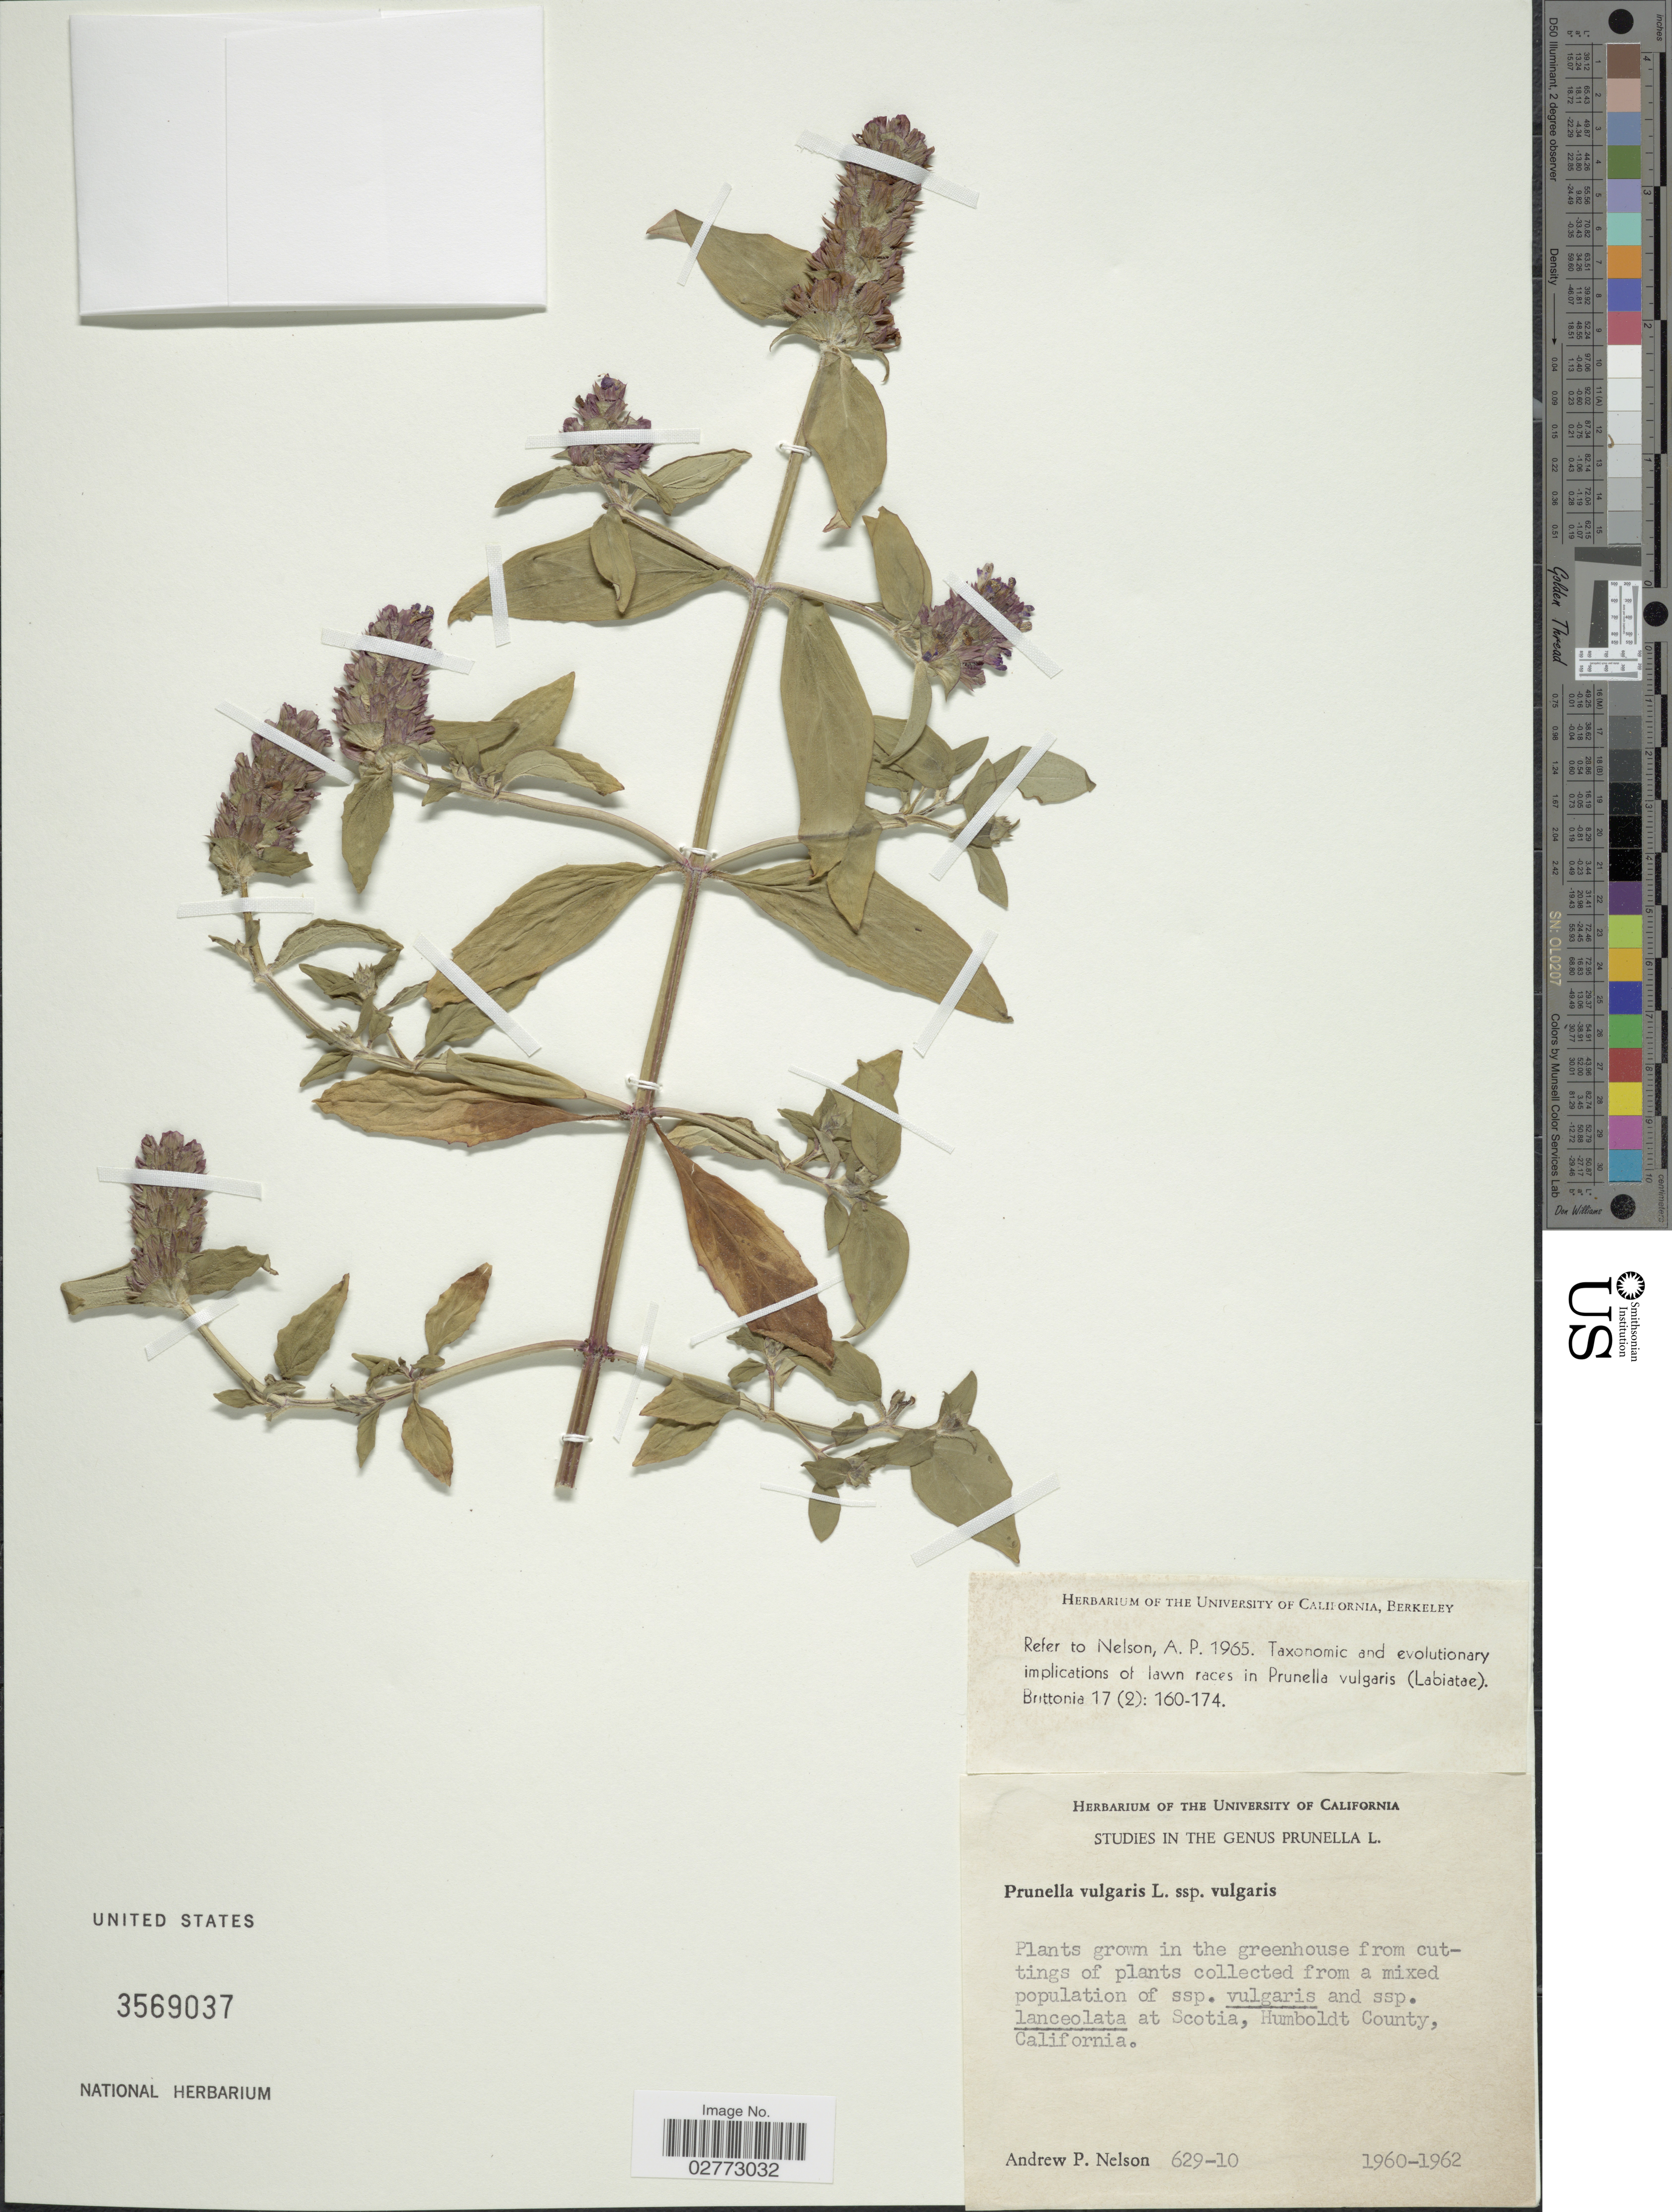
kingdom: Plantae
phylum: Tracheophyta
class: Magnoliopsida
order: Lamiales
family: Lamiaceae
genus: Prunella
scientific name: Prunella vulgaris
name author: L.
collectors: A. Nelson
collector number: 629-10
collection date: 1960/1962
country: United States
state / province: California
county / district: Humboldt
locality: Greenhouse. Scotia, Humboldt County.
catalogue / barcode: US 3569037